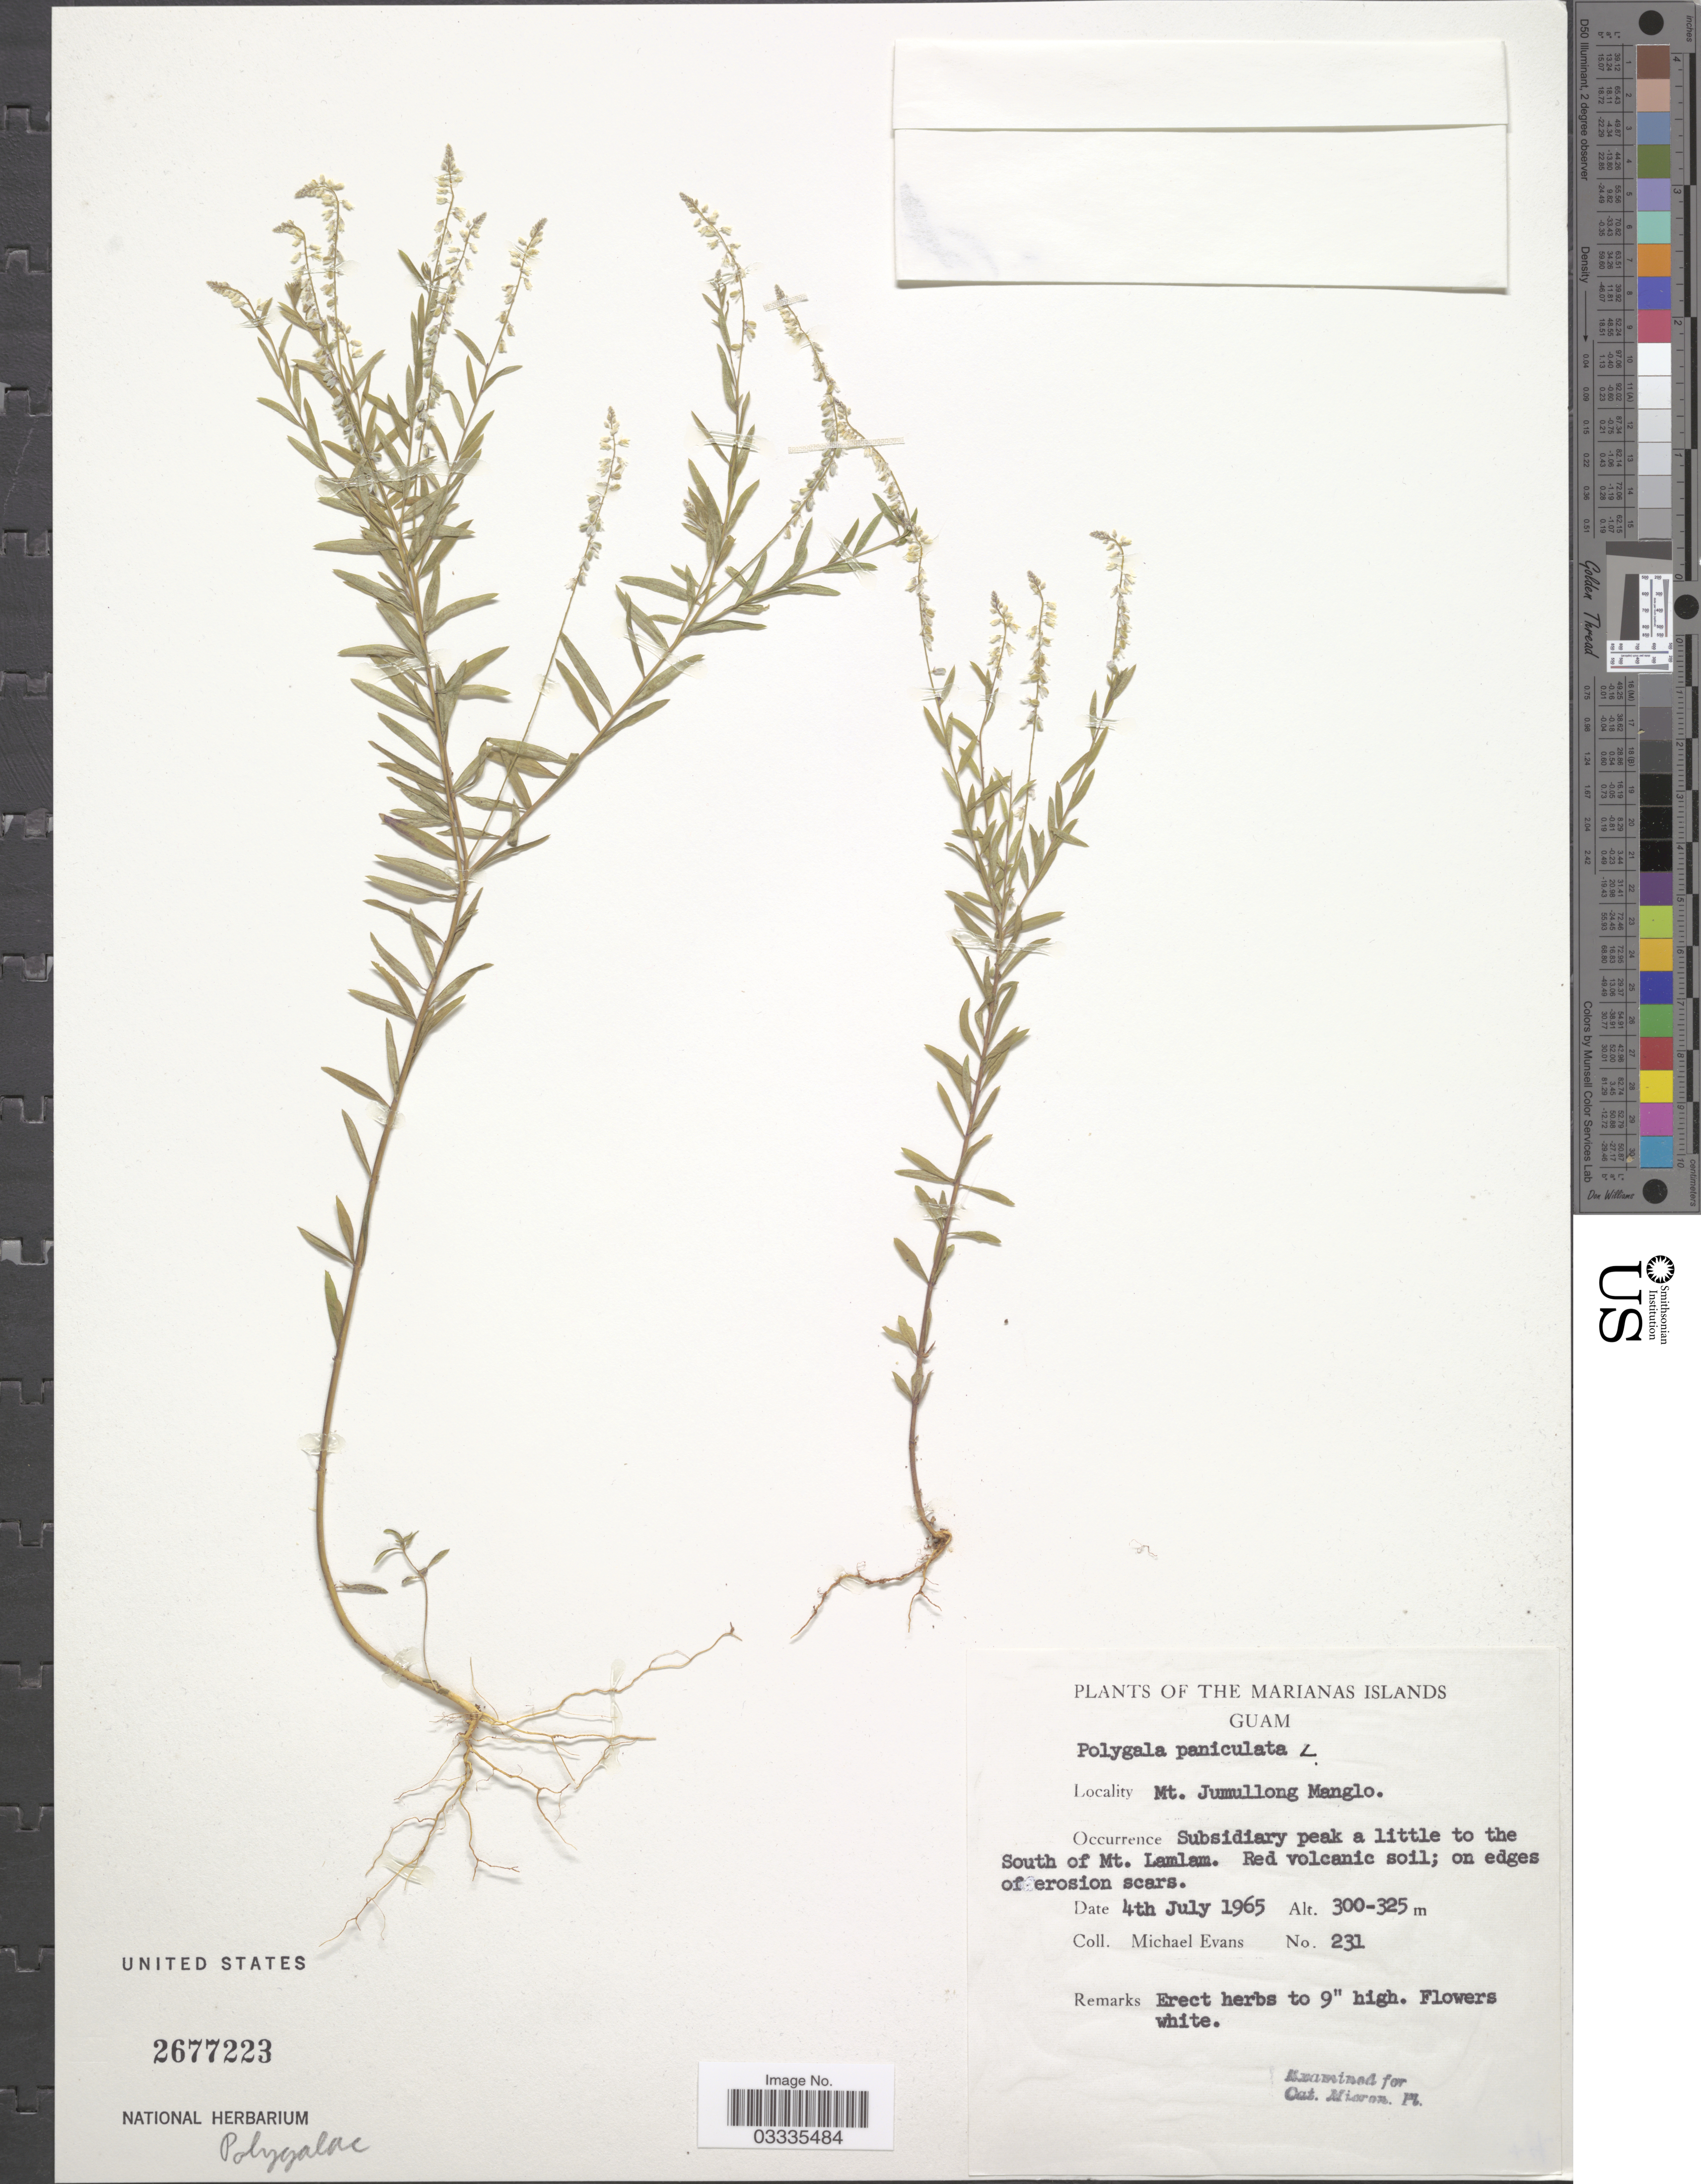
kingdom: Plantae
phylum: Tracheophyta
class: Magnoliopsida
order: Fabales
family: Polygalaceae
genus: Polygala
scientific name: Polygala paniculata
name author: L.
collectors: M. Evans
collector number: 231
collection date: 1965-07-04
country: Guam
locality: The Marianas Islands. Mt. Jumullong Manglo.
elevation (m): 300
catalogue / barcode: US 2677223